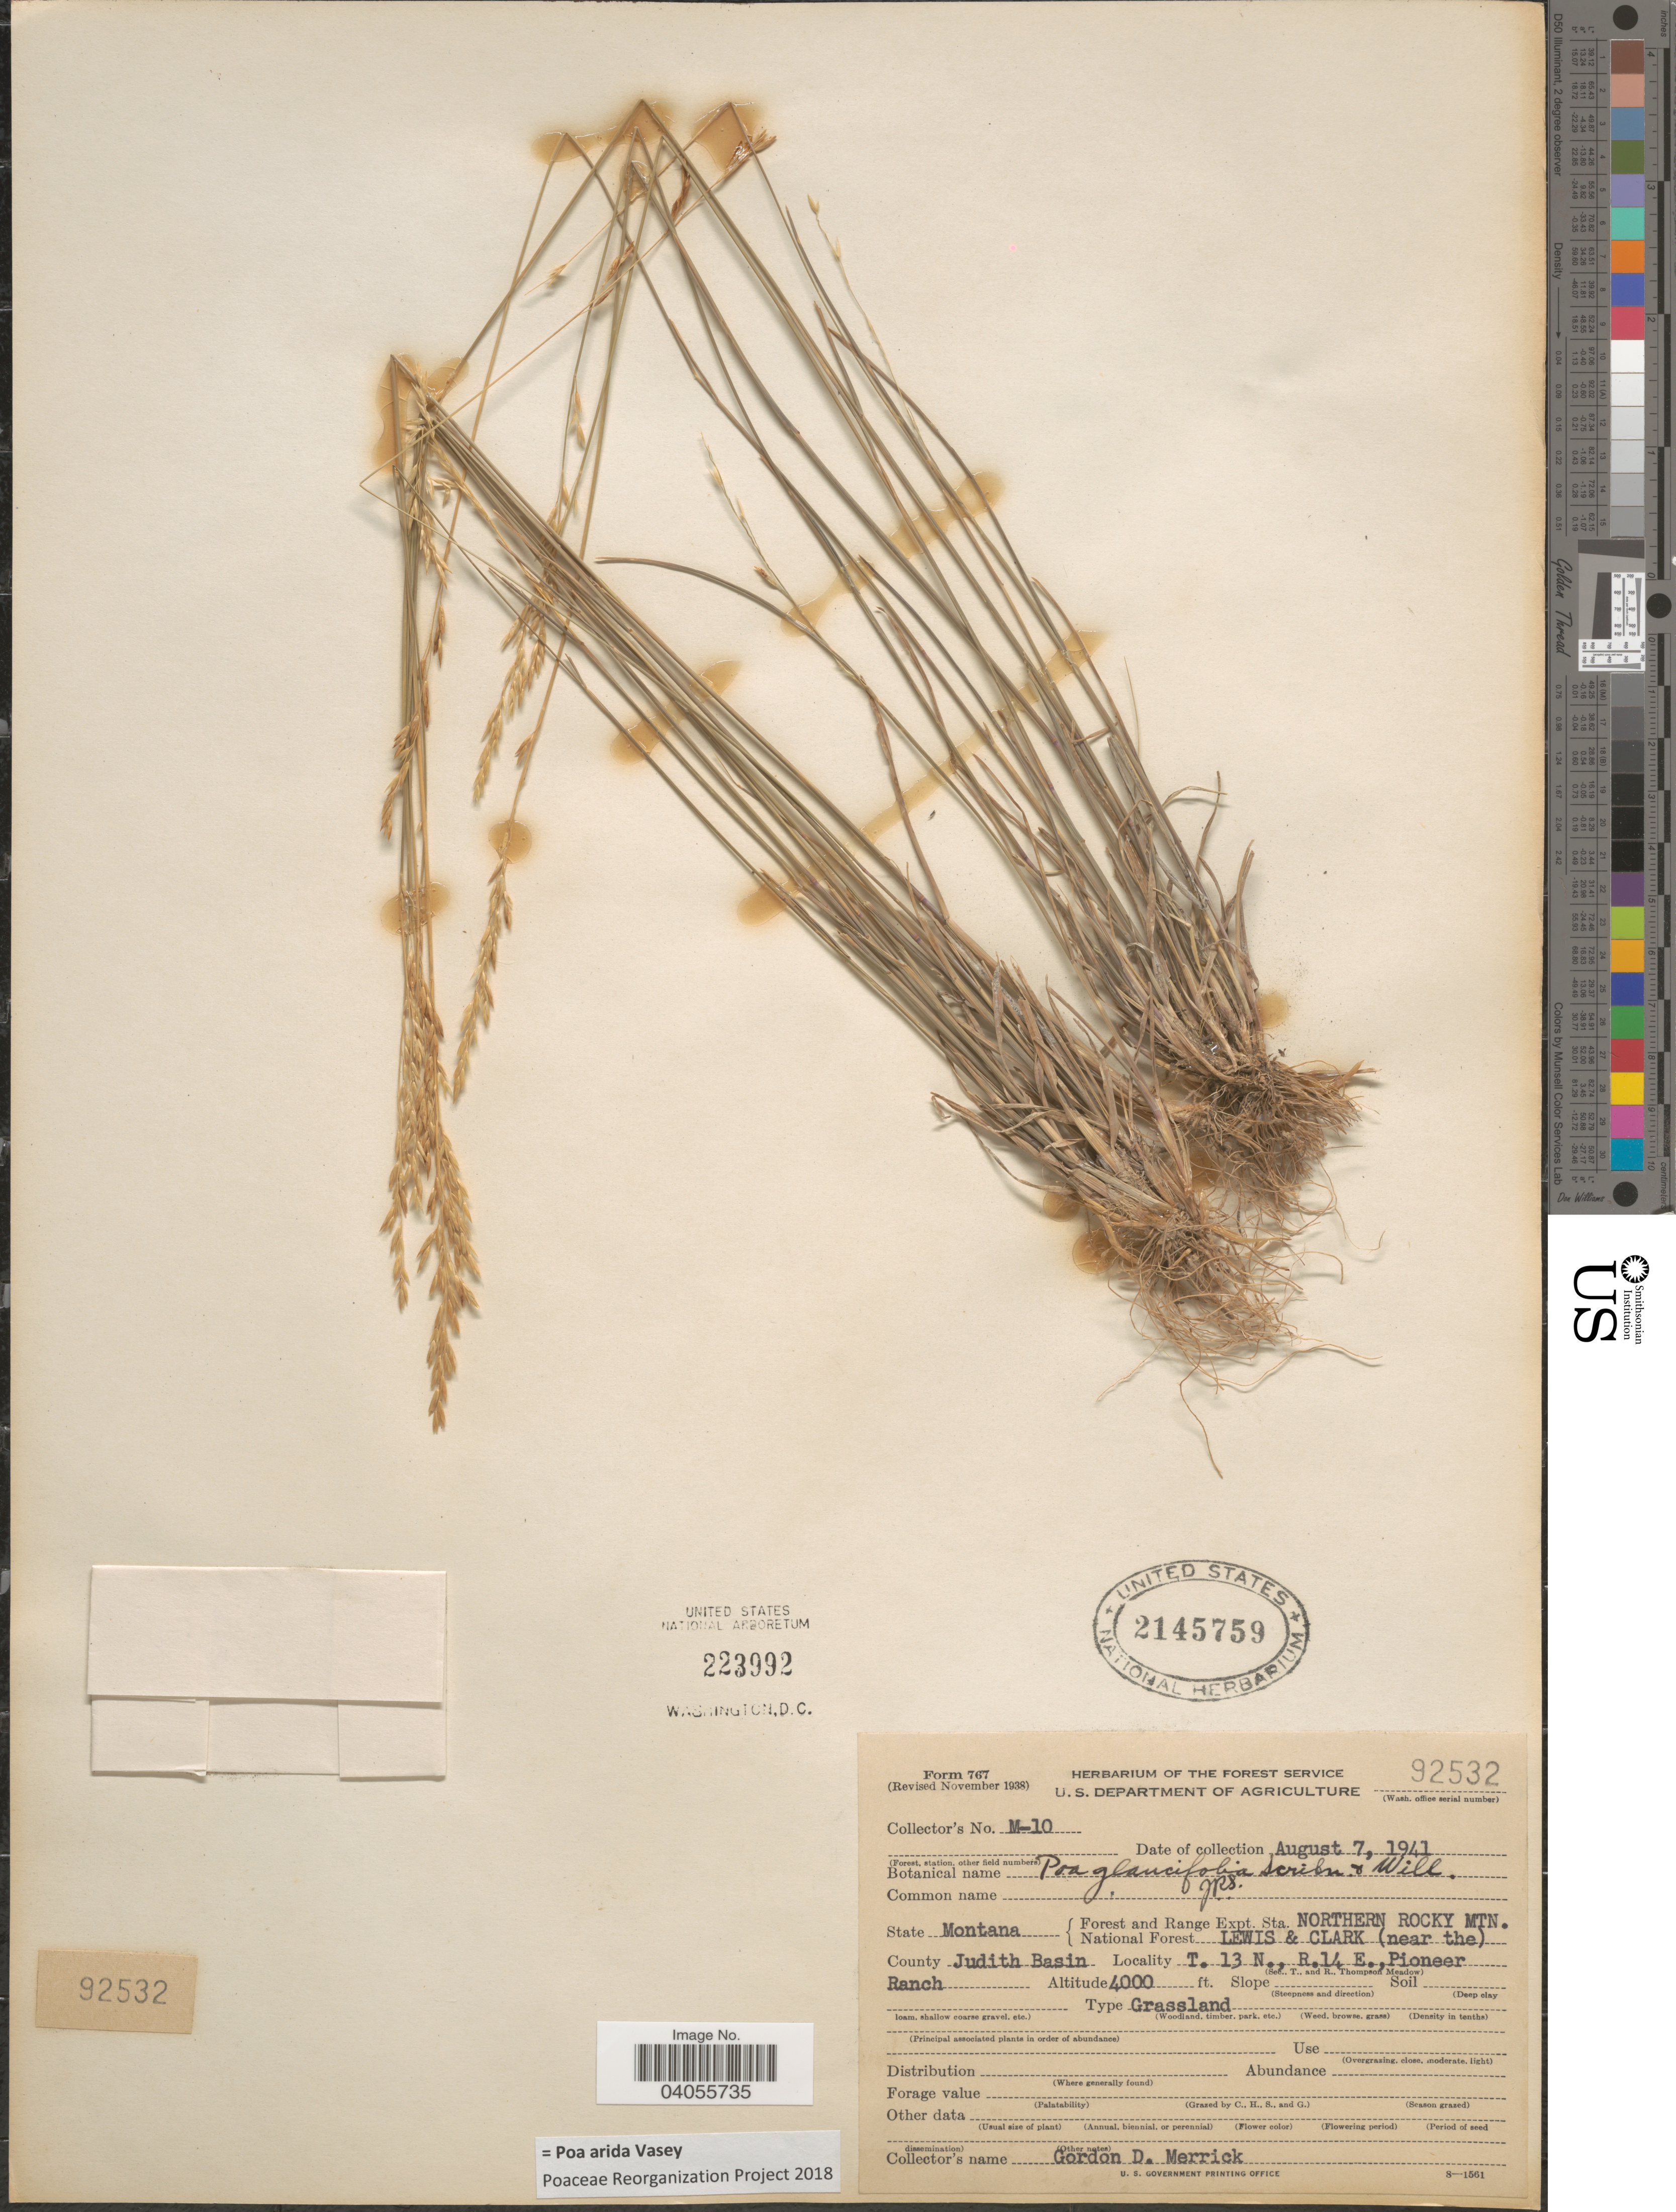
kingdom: Plantae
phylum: Tracheophyta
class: Liliopsida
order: Poales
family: Poaceae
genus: Poa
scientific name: Poa arida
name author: Vasey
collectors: G. Merrick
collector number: M-10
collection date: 1941-08-07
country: United States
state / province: Montana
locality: Forest and Range Expt. Sta. Northern Rocky Mtn. National Forest Lewis & Clark (near the). County Judith Basin. T. 13 N., R. 14 E., Pioneer Ranch.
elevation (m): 1219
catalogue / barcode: US 2145759